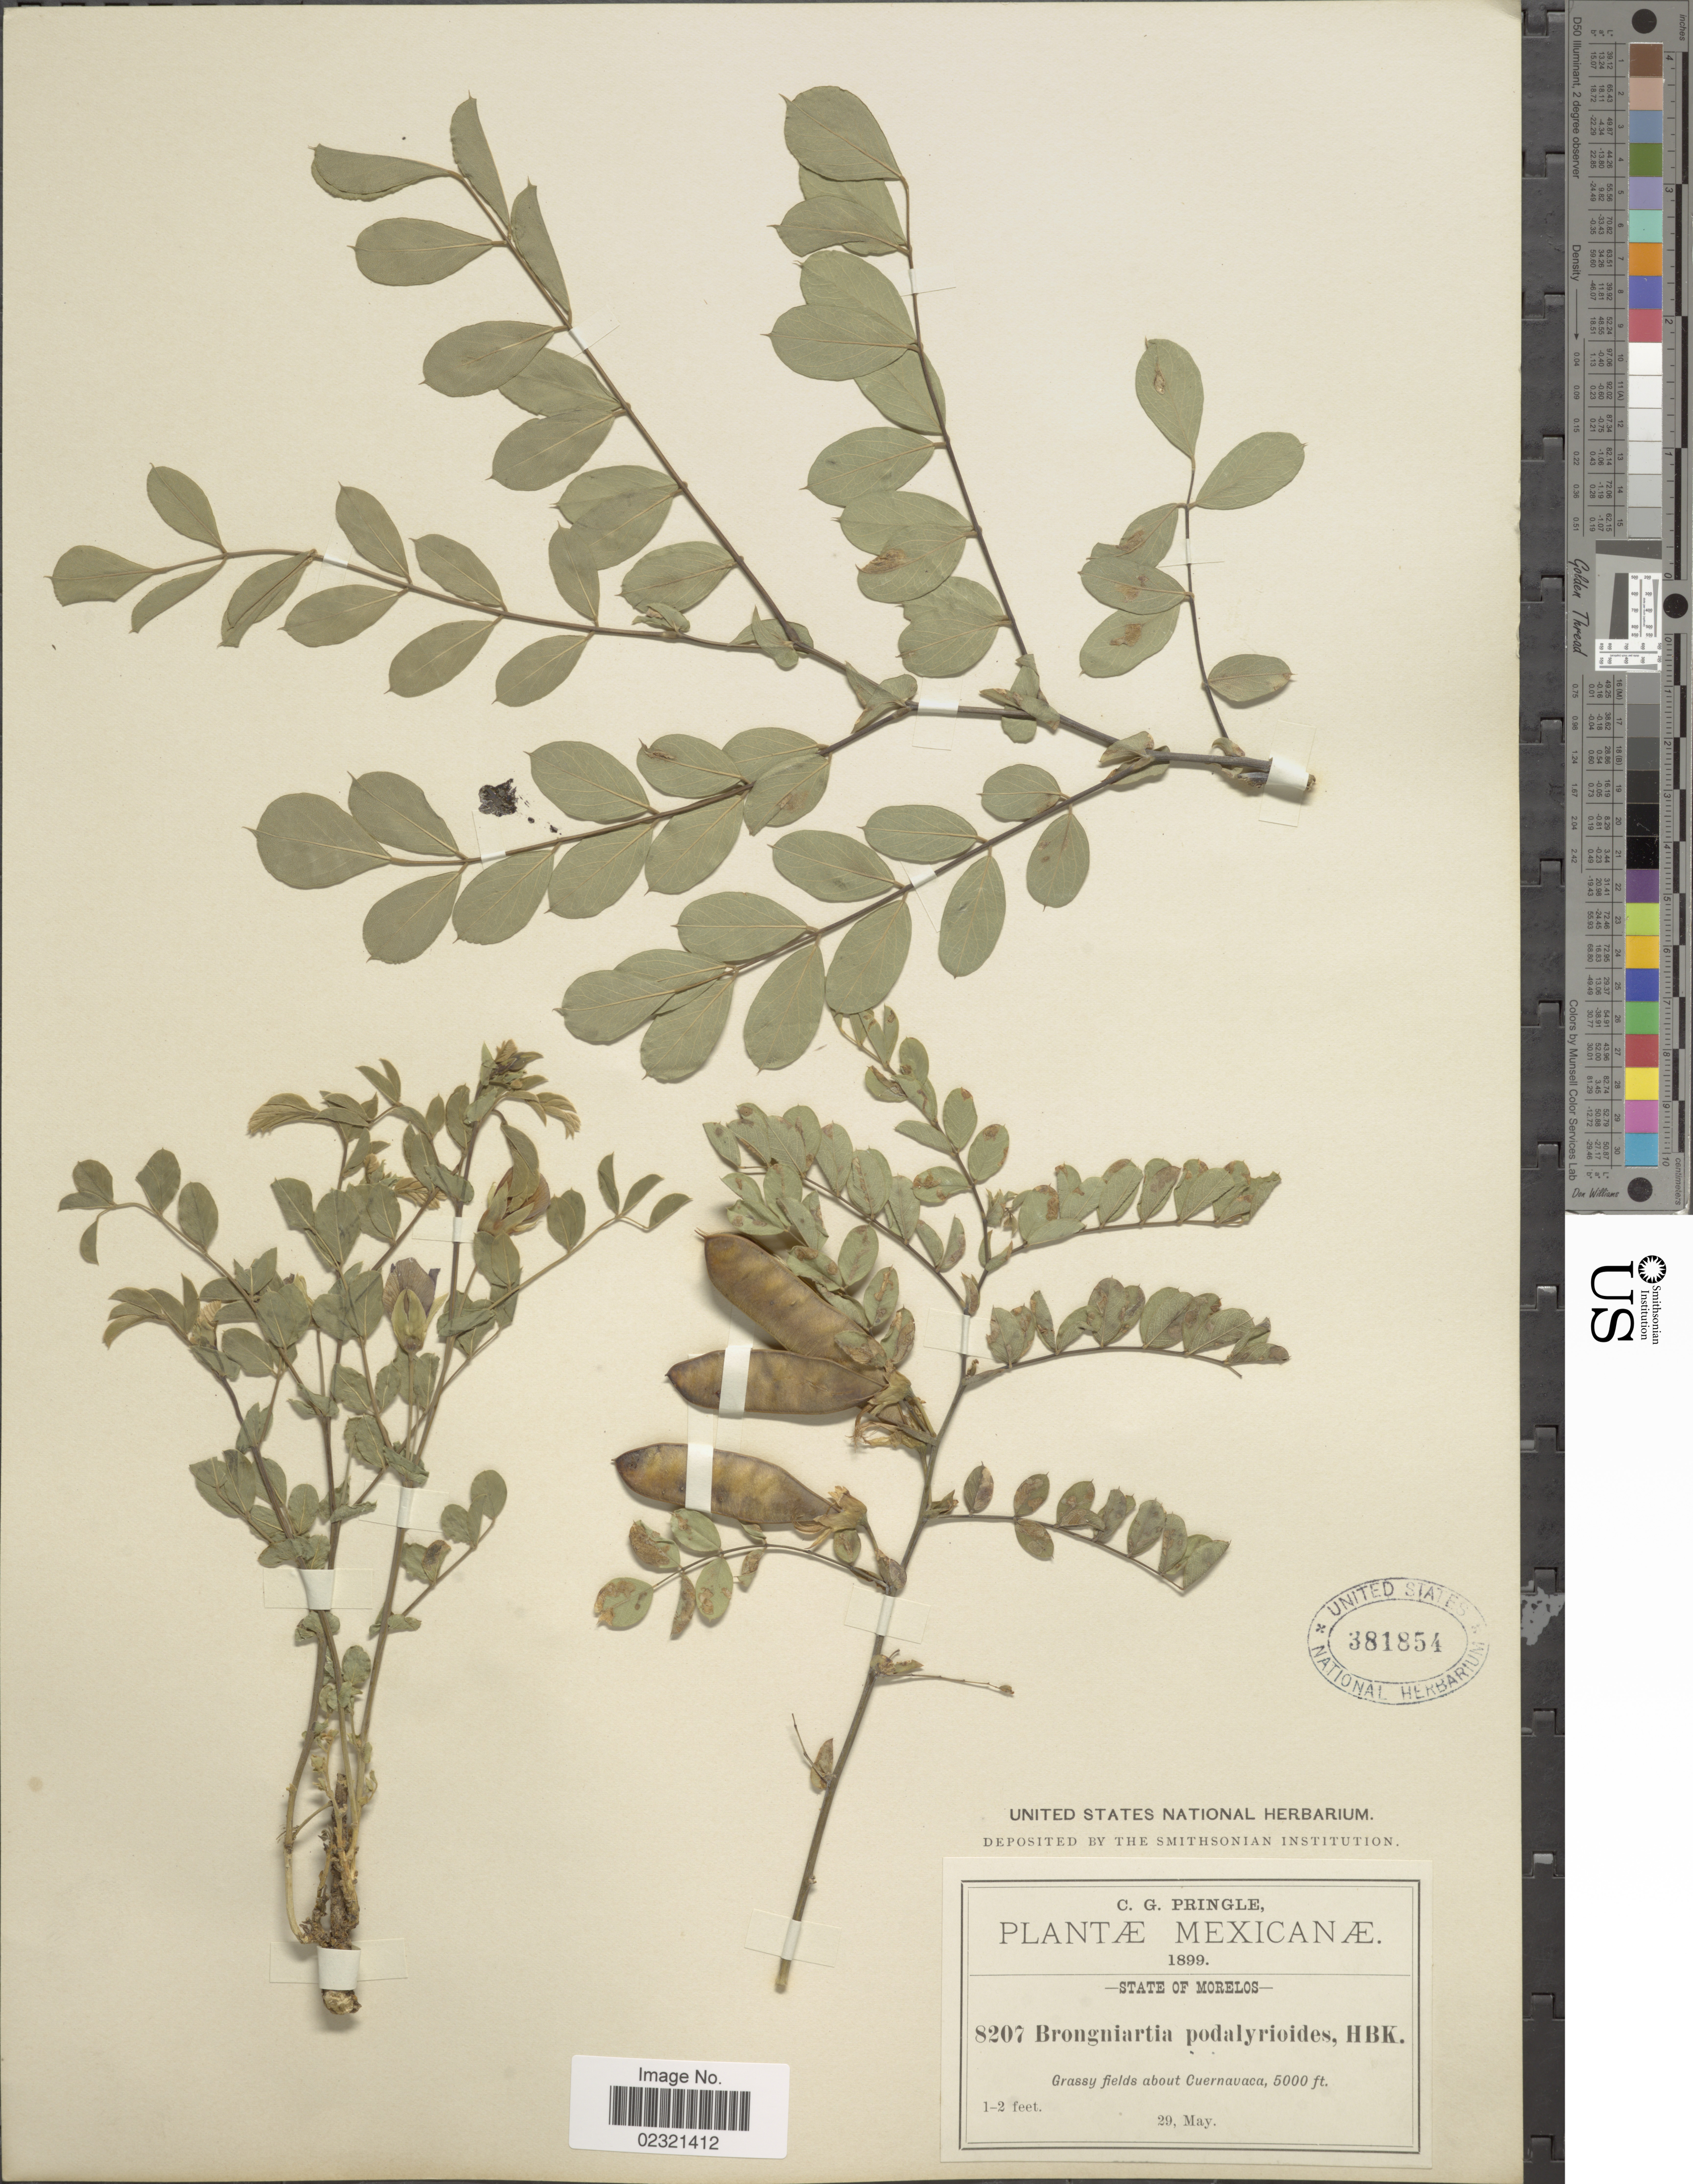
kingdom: Plantae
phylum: Tracheophyta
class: Magnoliopsida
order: Fabales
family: Fabaceae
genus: Brongniartia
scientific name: Brongniartia podalyrioides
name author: Kunth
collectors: C. G. Pringle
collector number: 8207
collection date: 1899-05-29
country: Mexico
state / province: Morelos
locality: Mexicanae. Grassy fields about Cuernavaca.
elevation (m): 1524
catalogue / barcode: US 381854